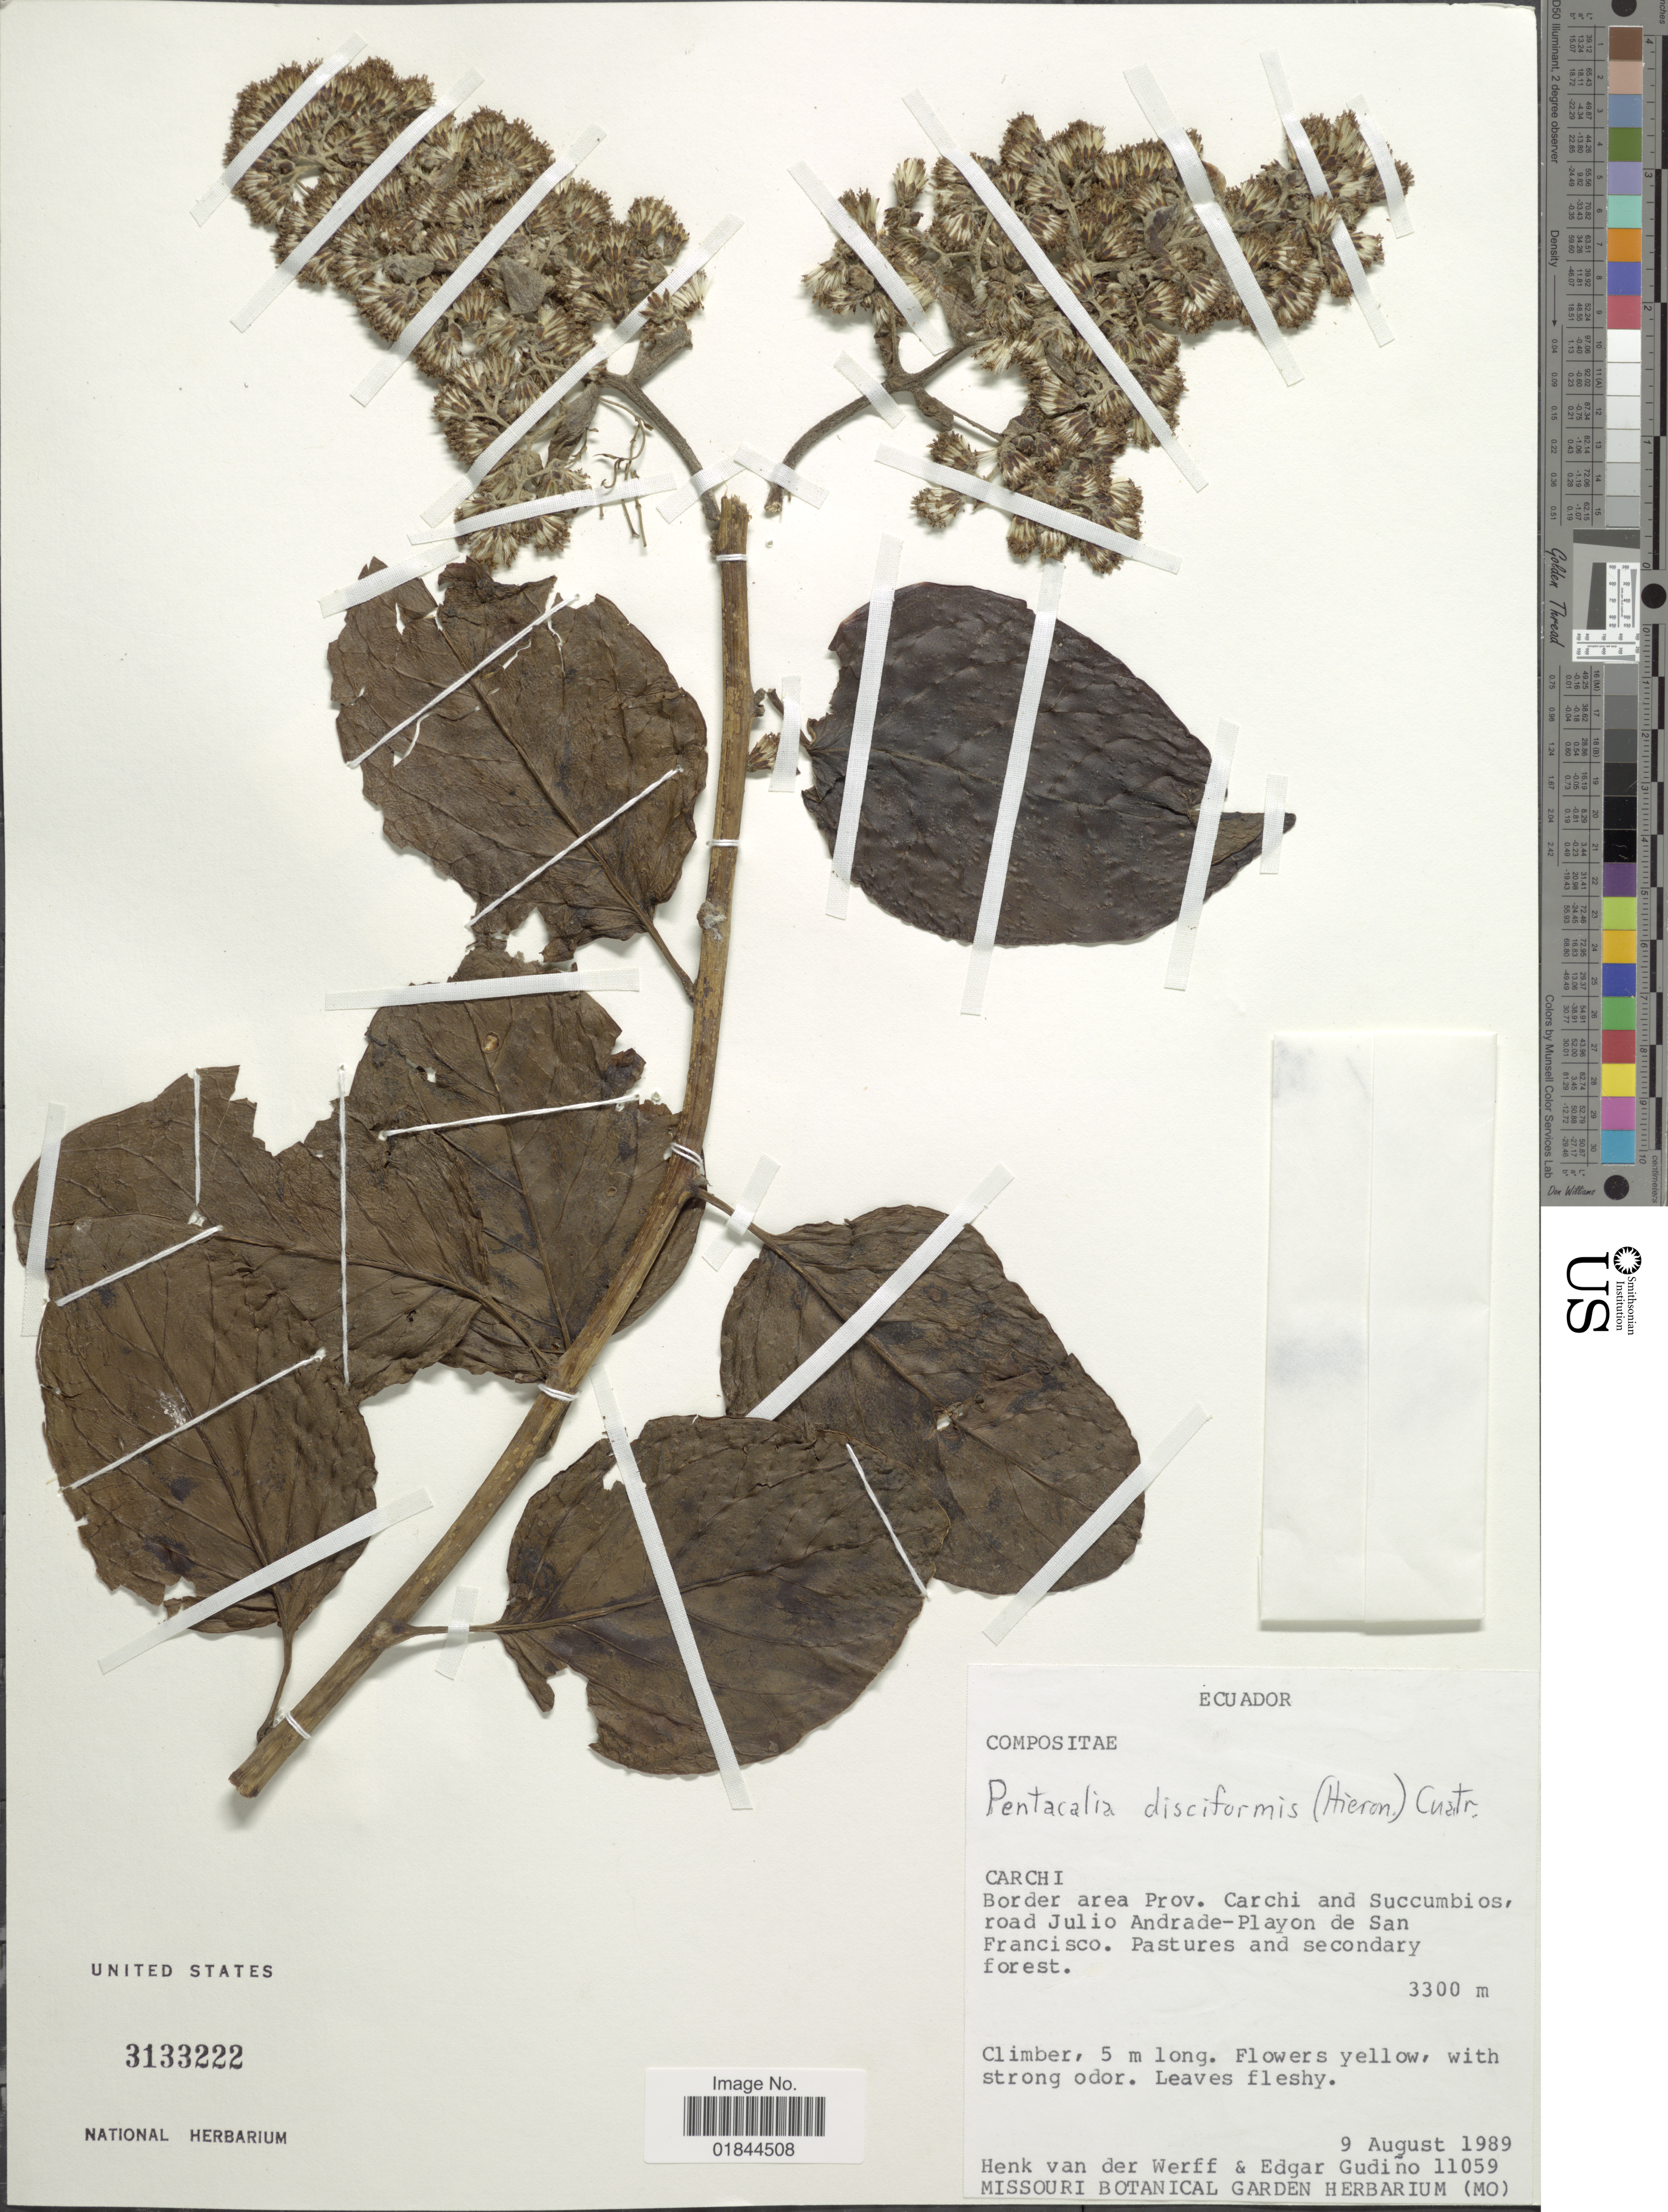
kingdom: Plantae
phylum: Tracheophyta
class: Magnoliopsida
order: Asterales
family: Asteraceae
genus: Pentacalia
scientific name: Pentacalia aschersonianus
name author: (Hieron.) Cuatrec.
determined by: Calvo, Joel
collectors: H. van der Werff & E. Gudiño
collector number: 11059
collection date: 1989-08-09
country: Ecuador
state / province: Carchi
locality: Border area Prov. Carchi and Succumbios, road Julio Andrade-Playon de San Francisco. Pastures and secondary forest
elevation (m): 3300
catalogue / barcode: US 3133222